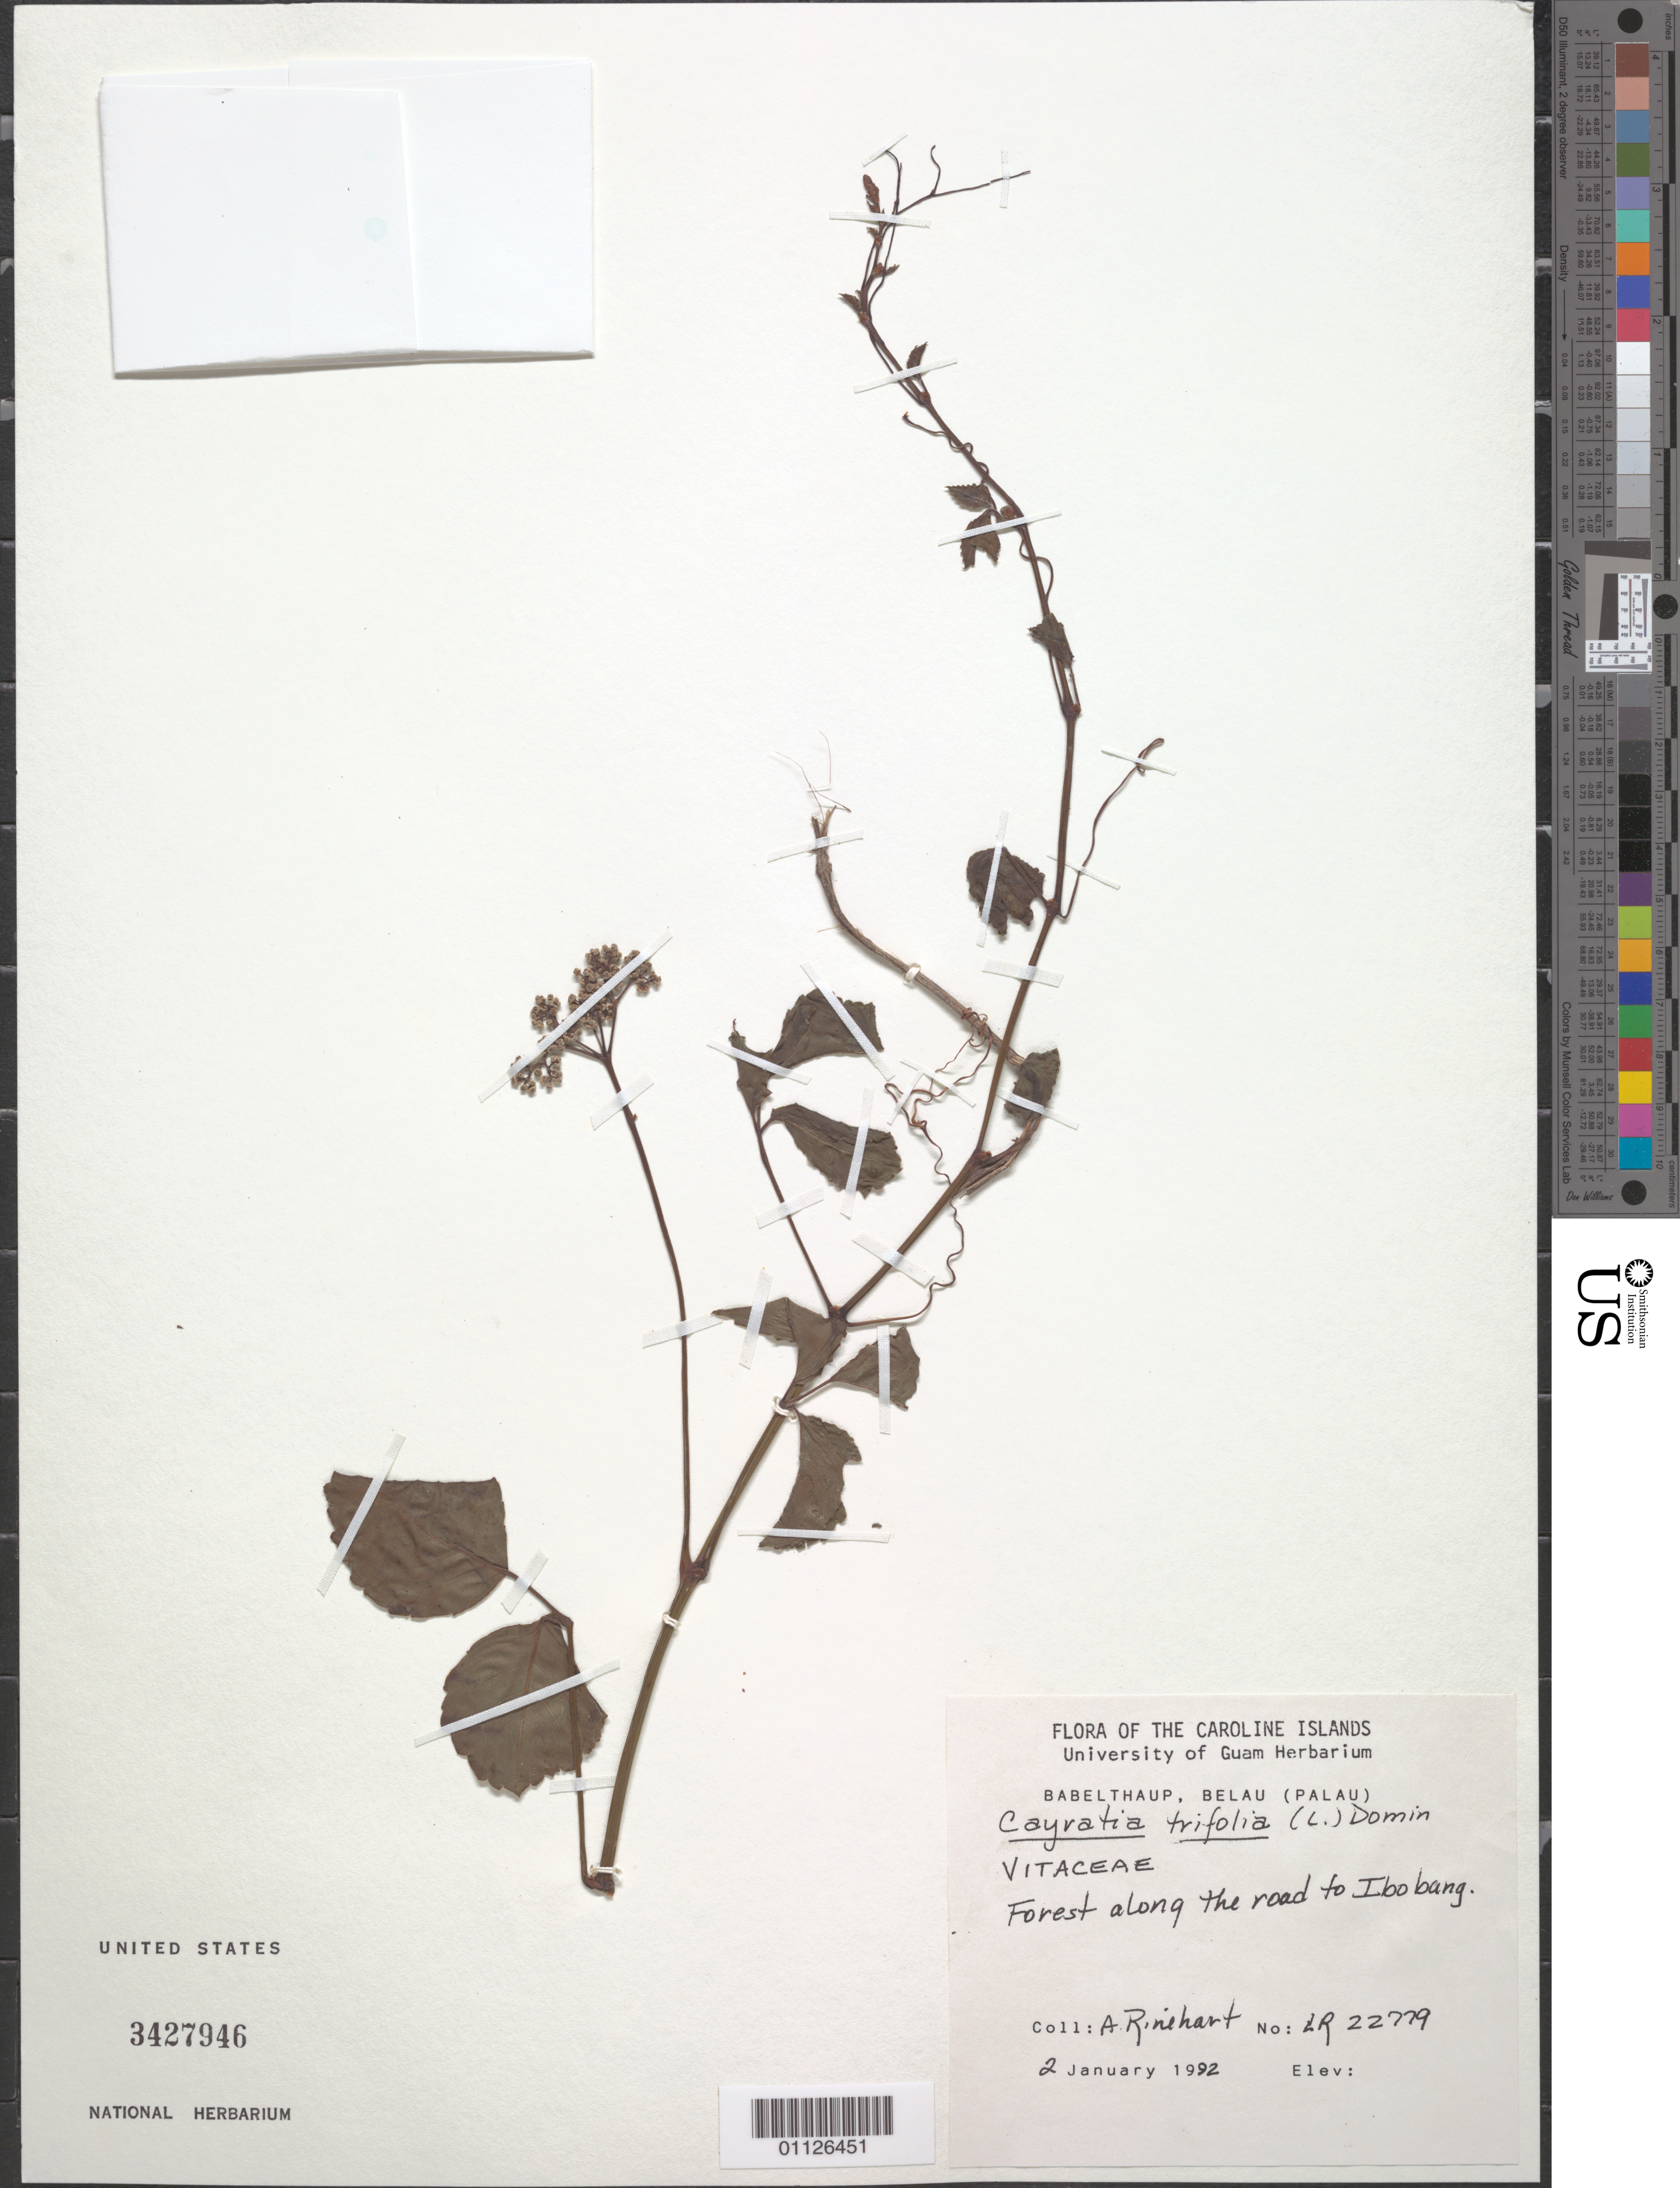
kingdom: Plantae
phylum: Tracheophyta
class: Magnoliopsida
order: Vitales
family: Vitaceae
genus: Causonis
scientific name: Causonis trifolia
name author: (L.) Mabb. & J. Wen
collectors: A. Rinehart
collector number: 22779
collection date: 1992-01-02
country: Palau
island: Babeldaob [Babelthuap]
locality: Caroline Islands. Babelthaup, Belau (Palau). Road to Ibobang.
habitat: Forest along the road.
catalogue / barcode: US 3427946